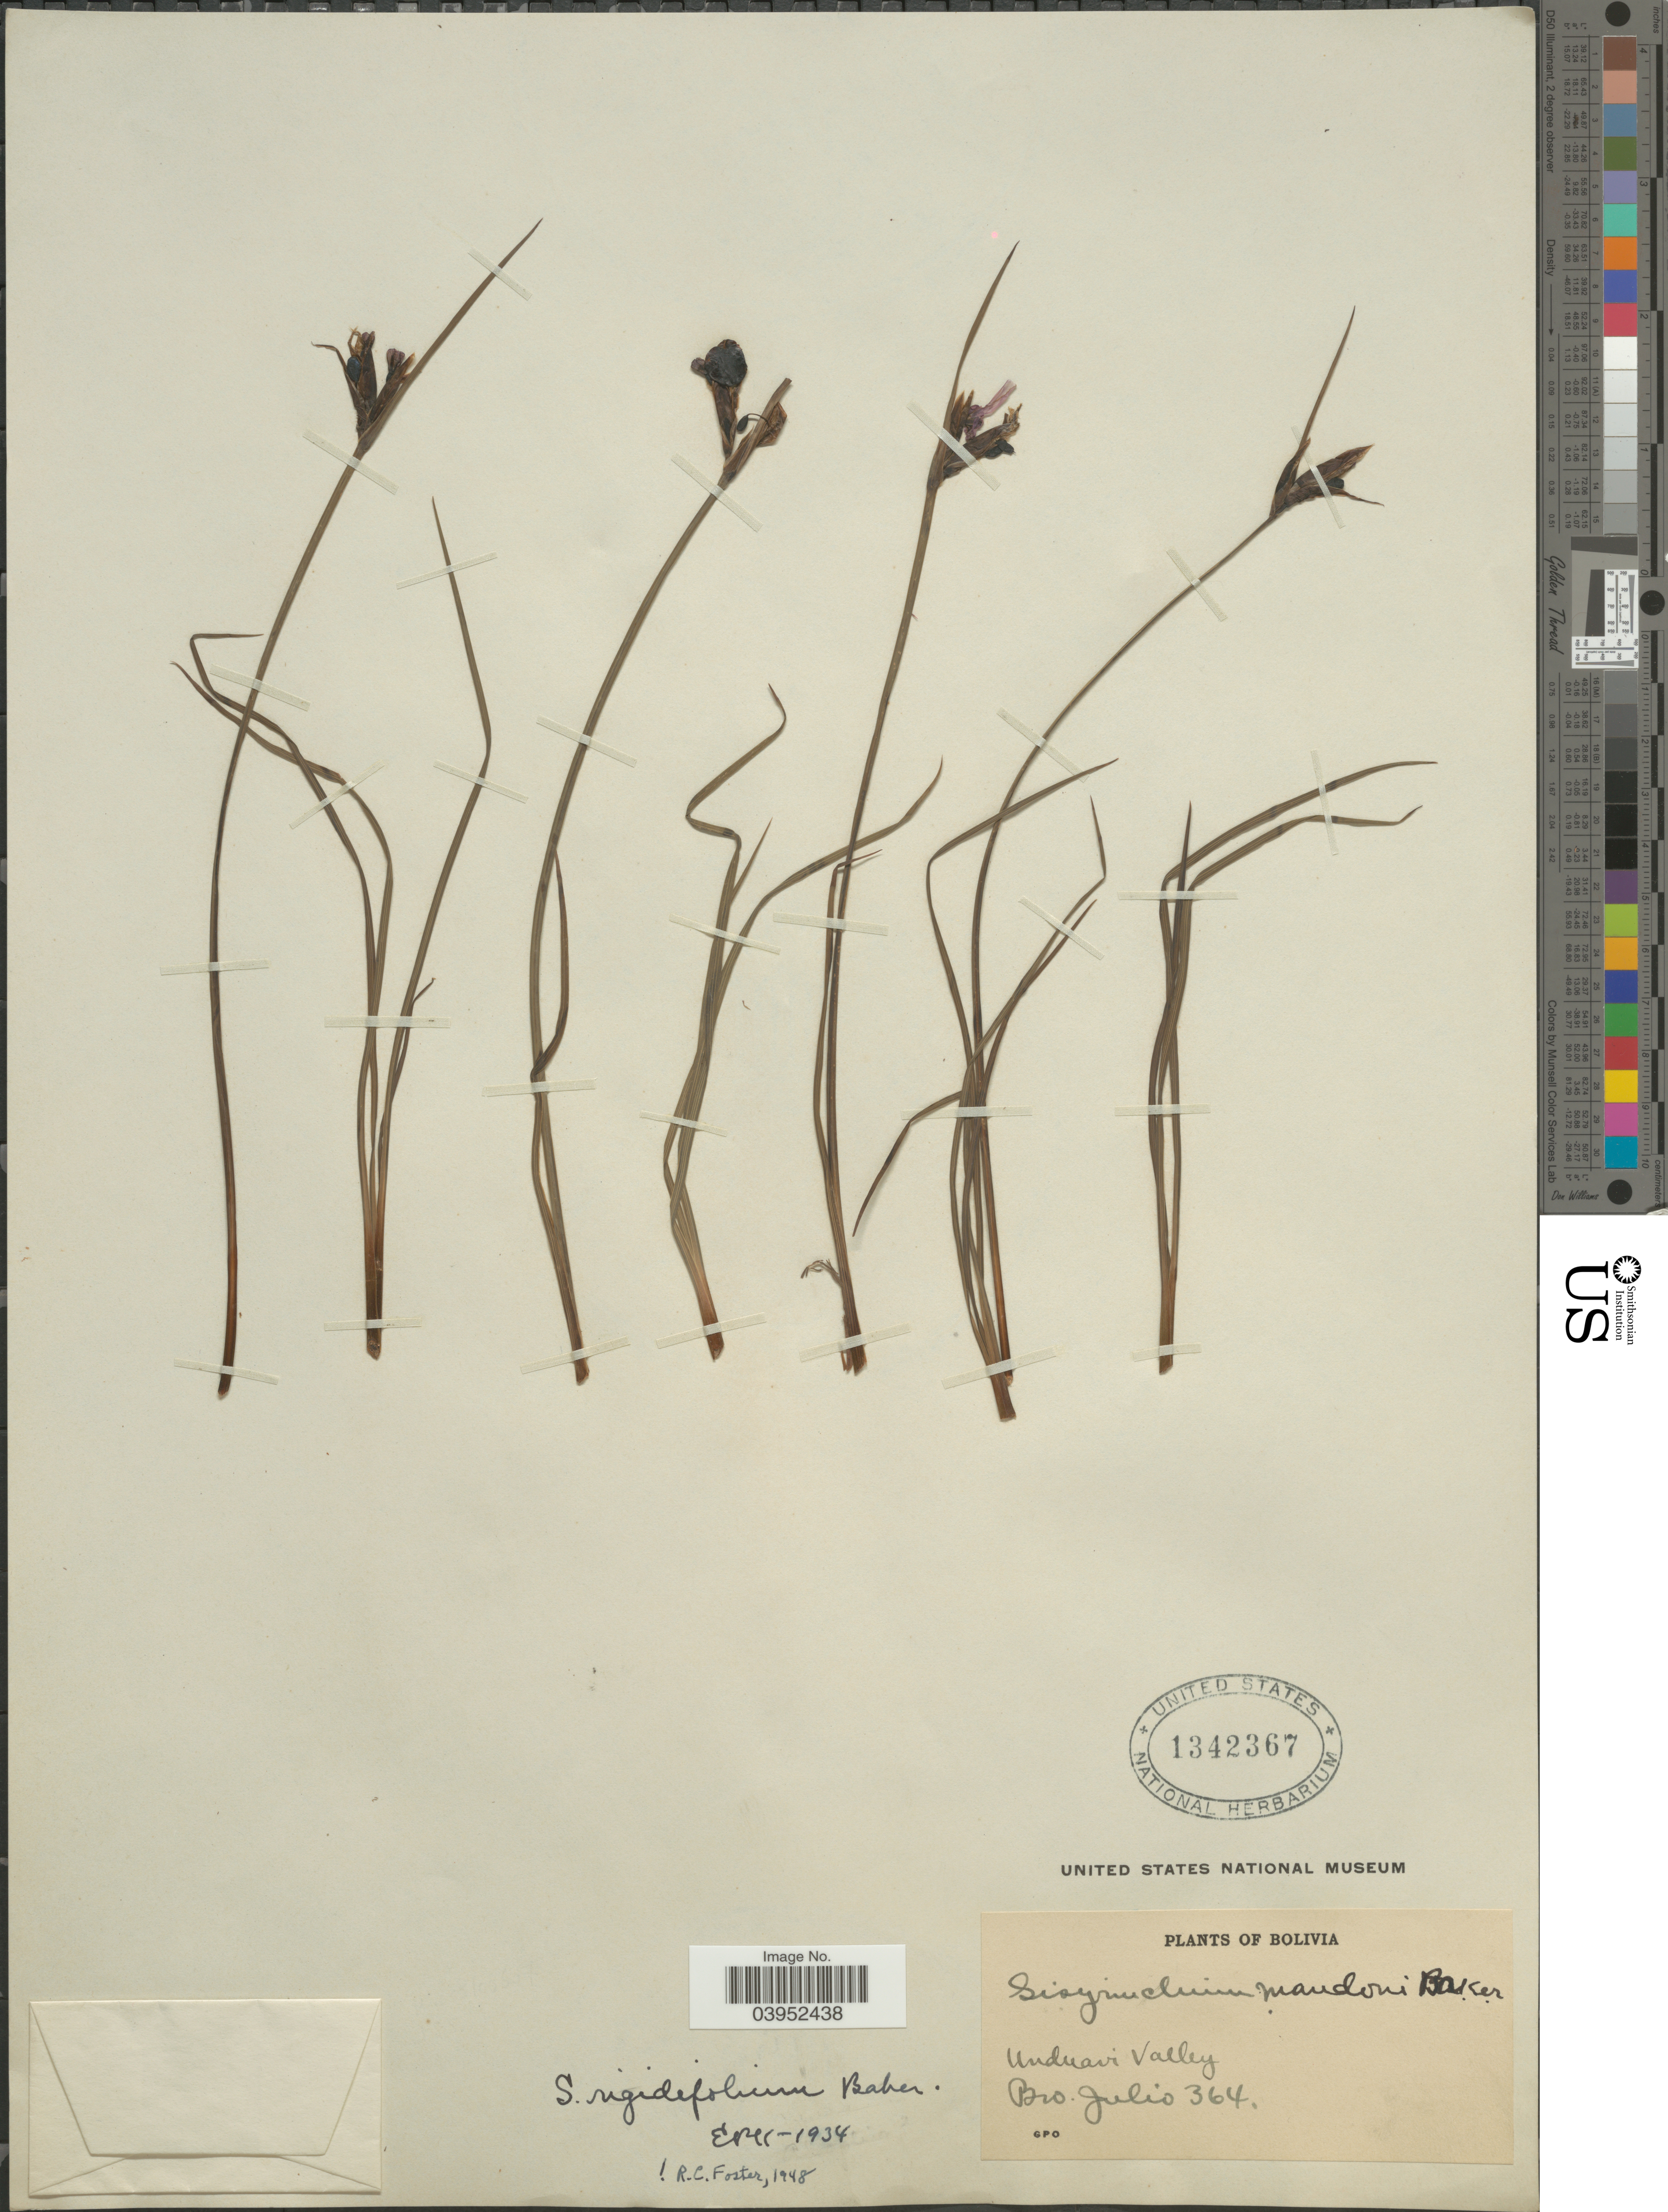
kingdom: Plantae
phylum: Tracheophyta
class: Liliopsida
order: Asparagales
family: Iridaceae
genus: Sisyrinchium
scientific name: Sisyrinchium rigidifolium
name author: Baker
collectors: Bro. Julio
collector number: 364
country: Bolivia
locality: Unduavi Valley.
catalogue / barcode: US 1342367